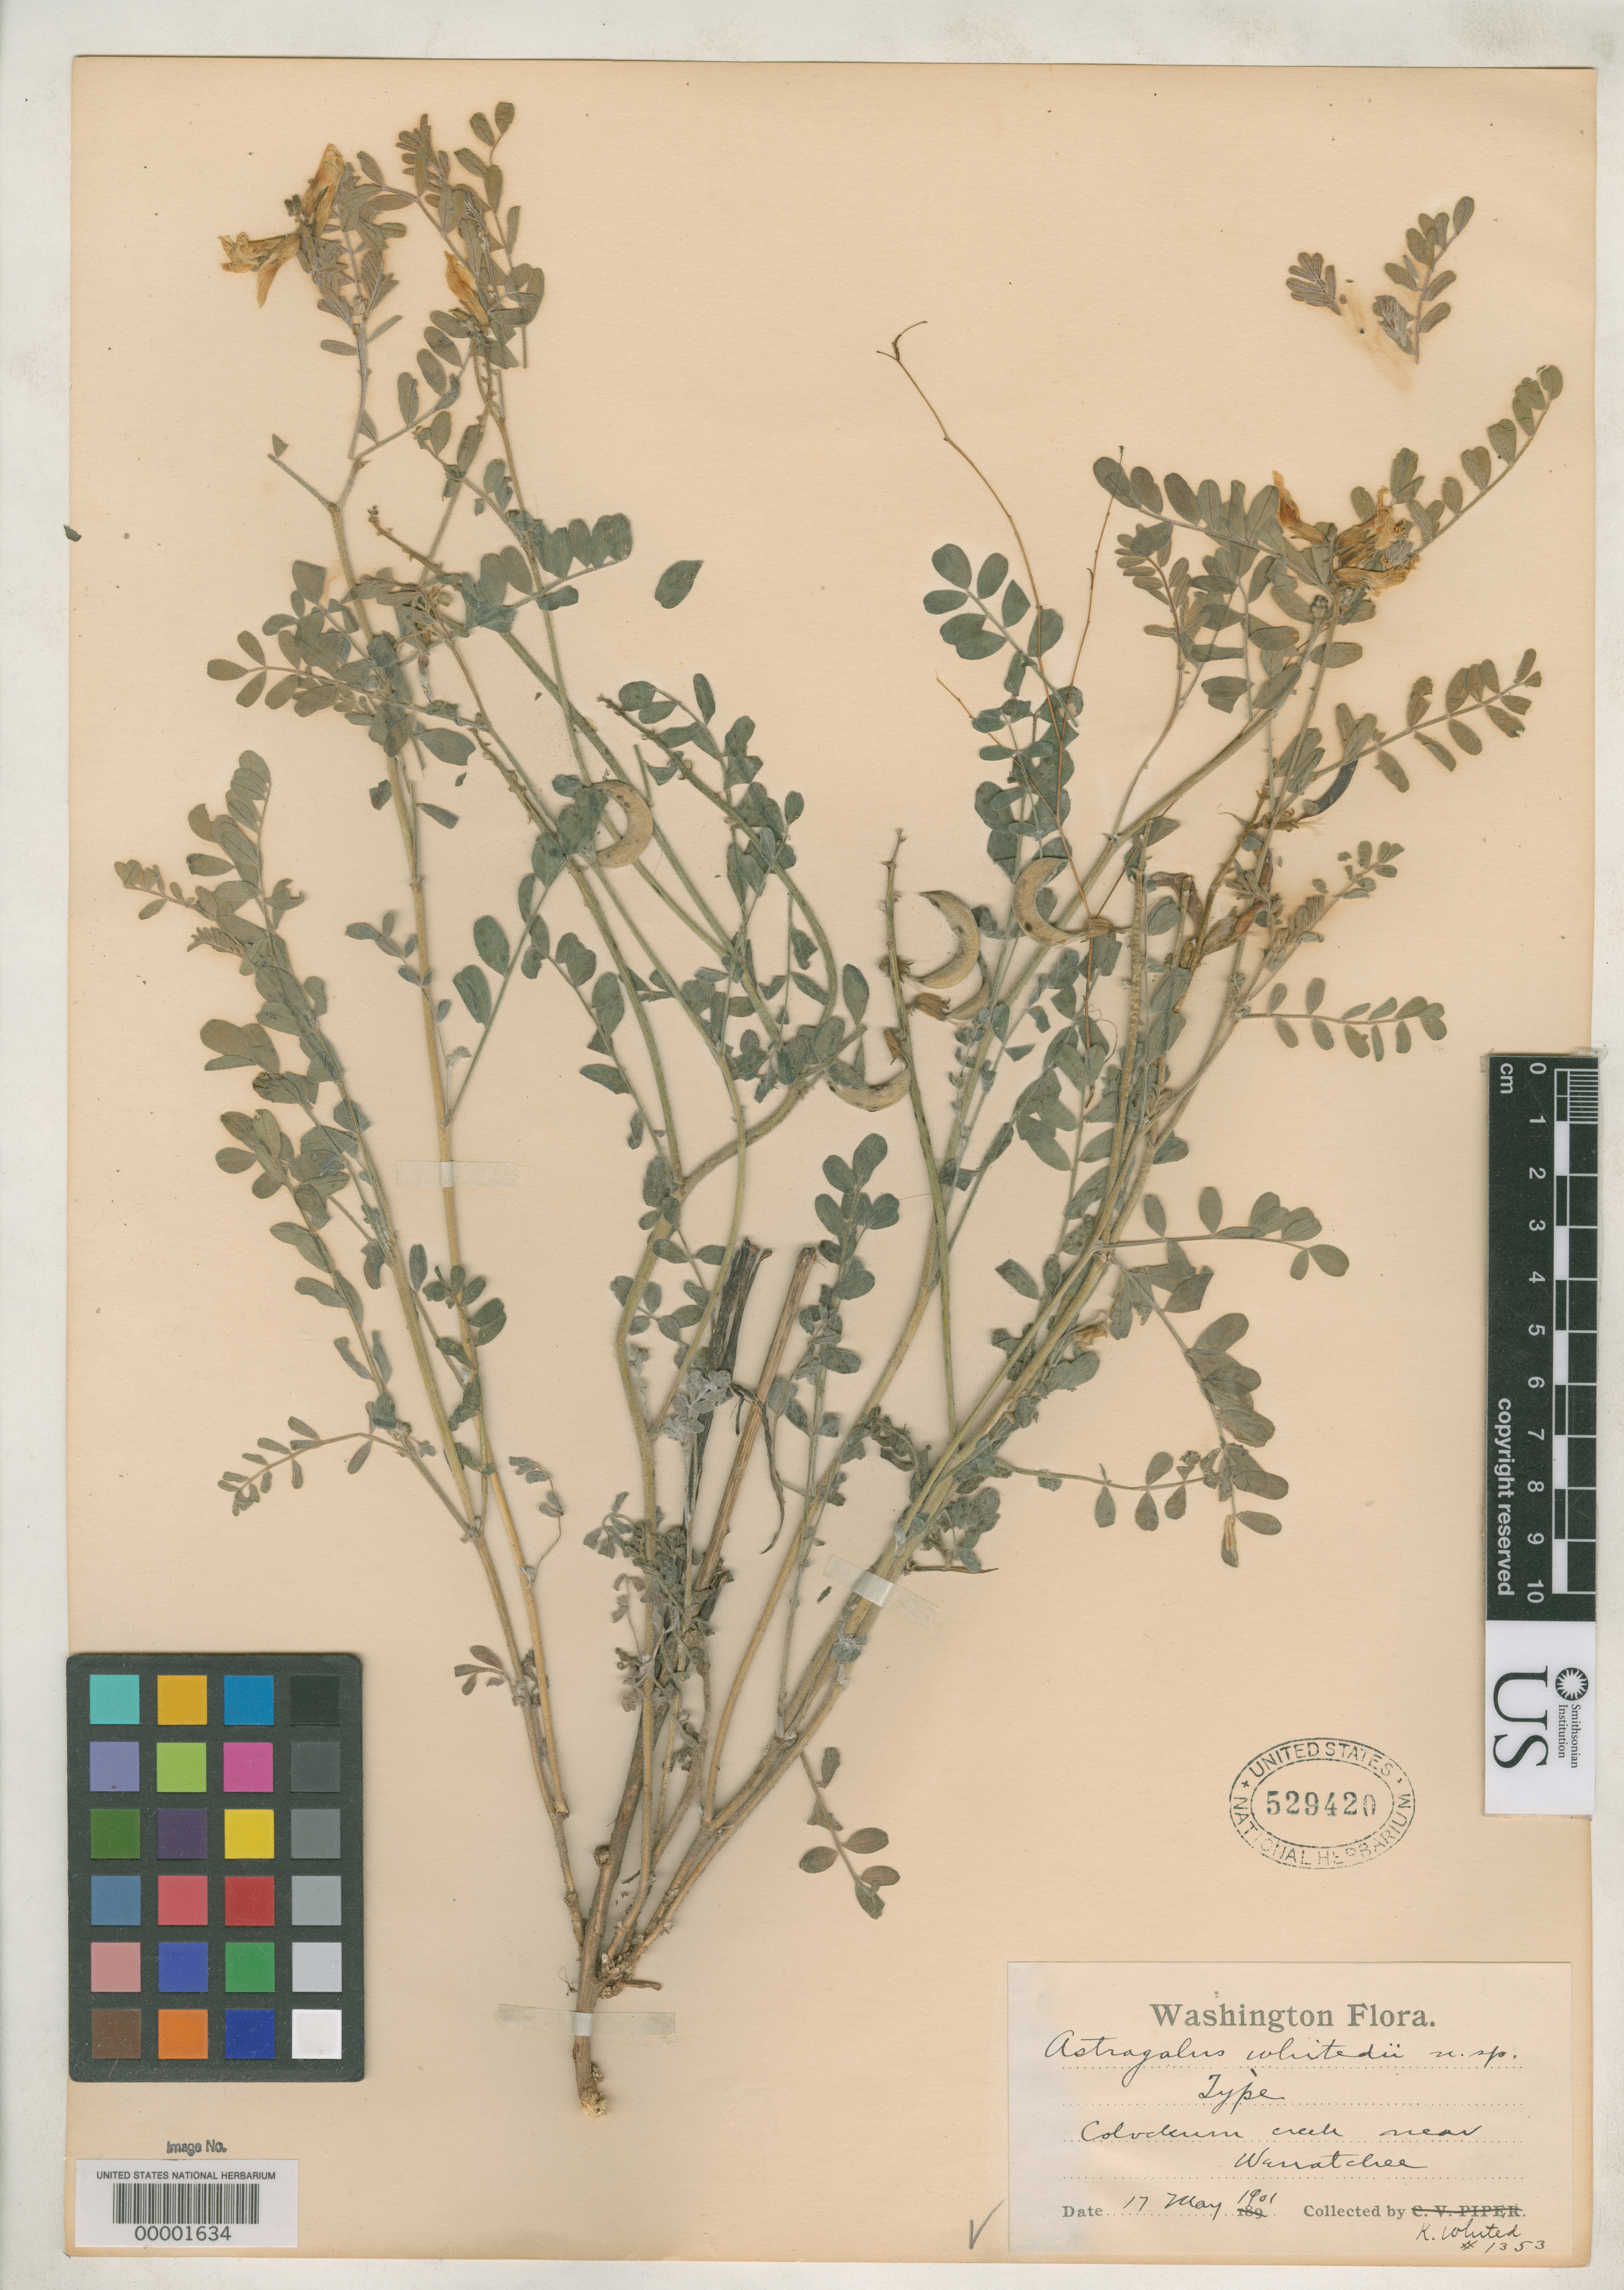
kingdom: Plantae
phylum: Tracheophyta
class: Magnoliopsida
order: Fabales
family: Fabaceae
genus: Astragalus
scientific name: Astragalus whitedii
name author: Piper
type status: Holotype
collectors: K. Whited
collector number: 1353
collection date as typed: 17 May 1901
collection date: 1901-05-17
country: United States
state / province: Washington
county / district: Chelan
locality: Colockum Creek, Wenatchee.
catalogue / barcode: US 529420